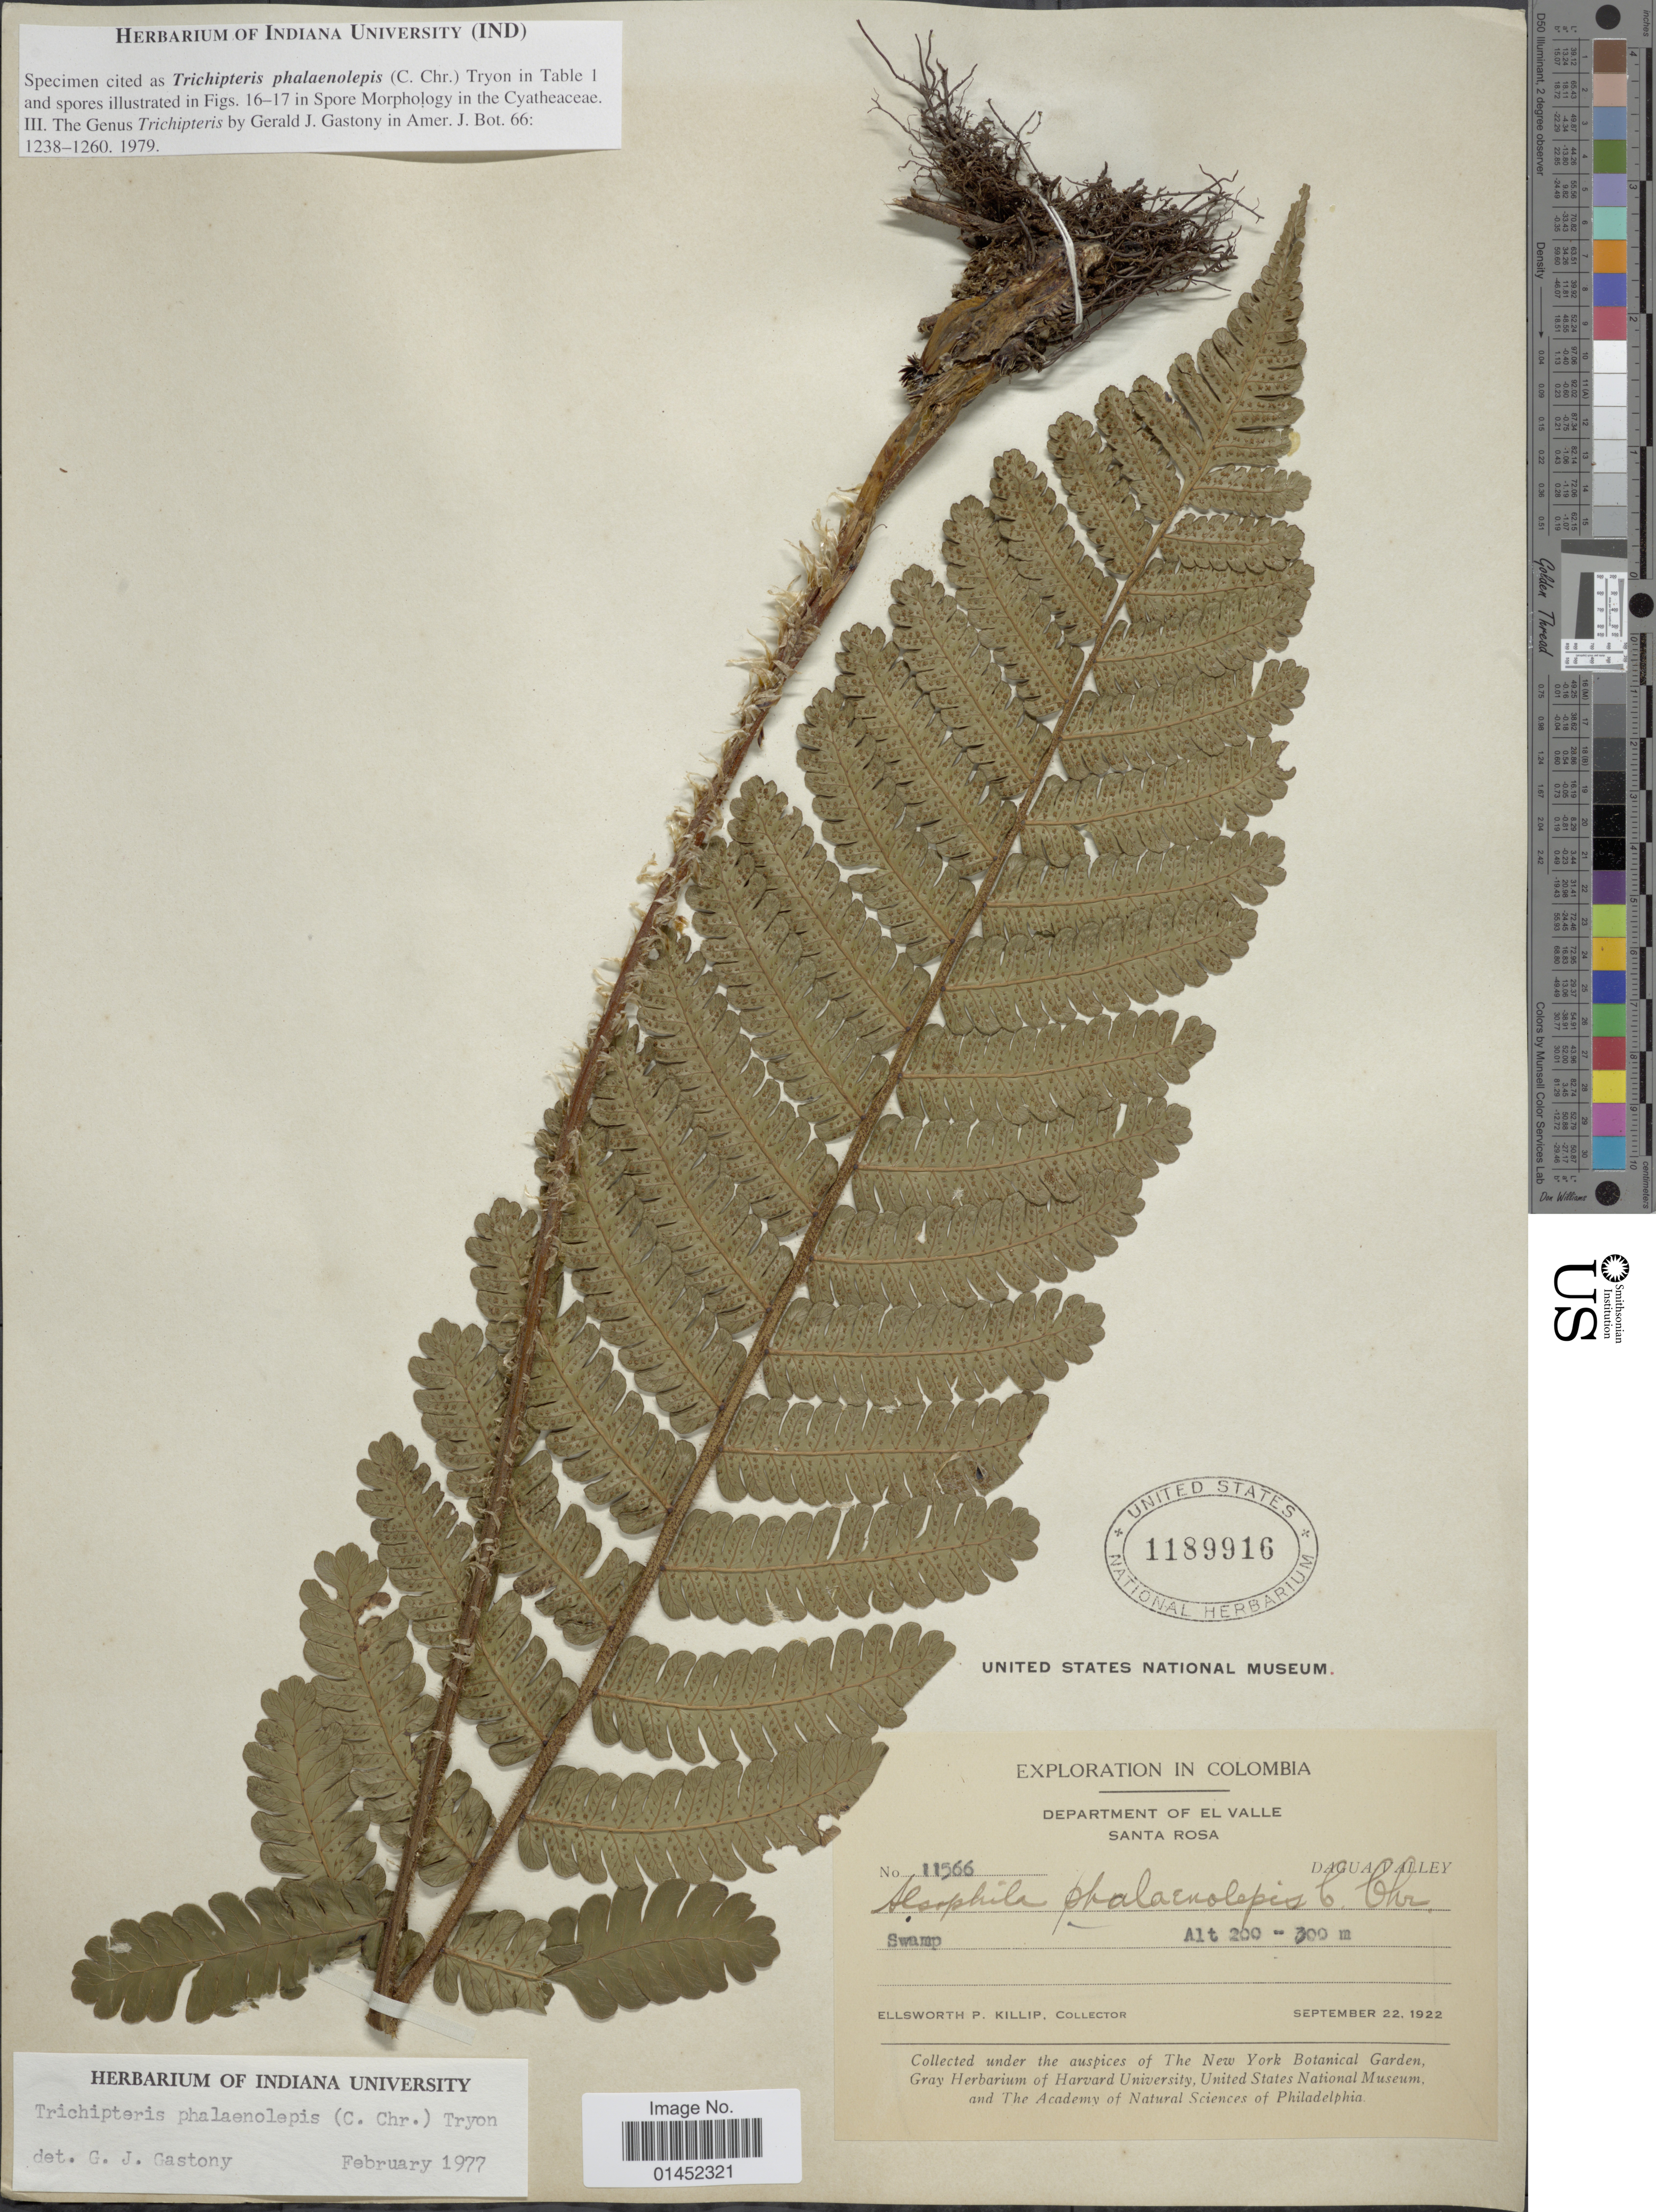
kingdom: Plantae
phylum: Tracheophyta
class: Polypodiopsida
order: Cyatheales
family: Cyatheaceae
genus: Cyathea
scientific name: Cyathea phalaenolepis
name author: (C. Chr.) Domin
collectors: E. P. Killip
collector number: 11566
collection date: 1922-09-22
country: Colombia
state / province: Valle del Cauca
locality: Department of EL Valle Santa Rosa, Dagua Valley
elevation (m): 200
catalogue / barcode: US 1189916